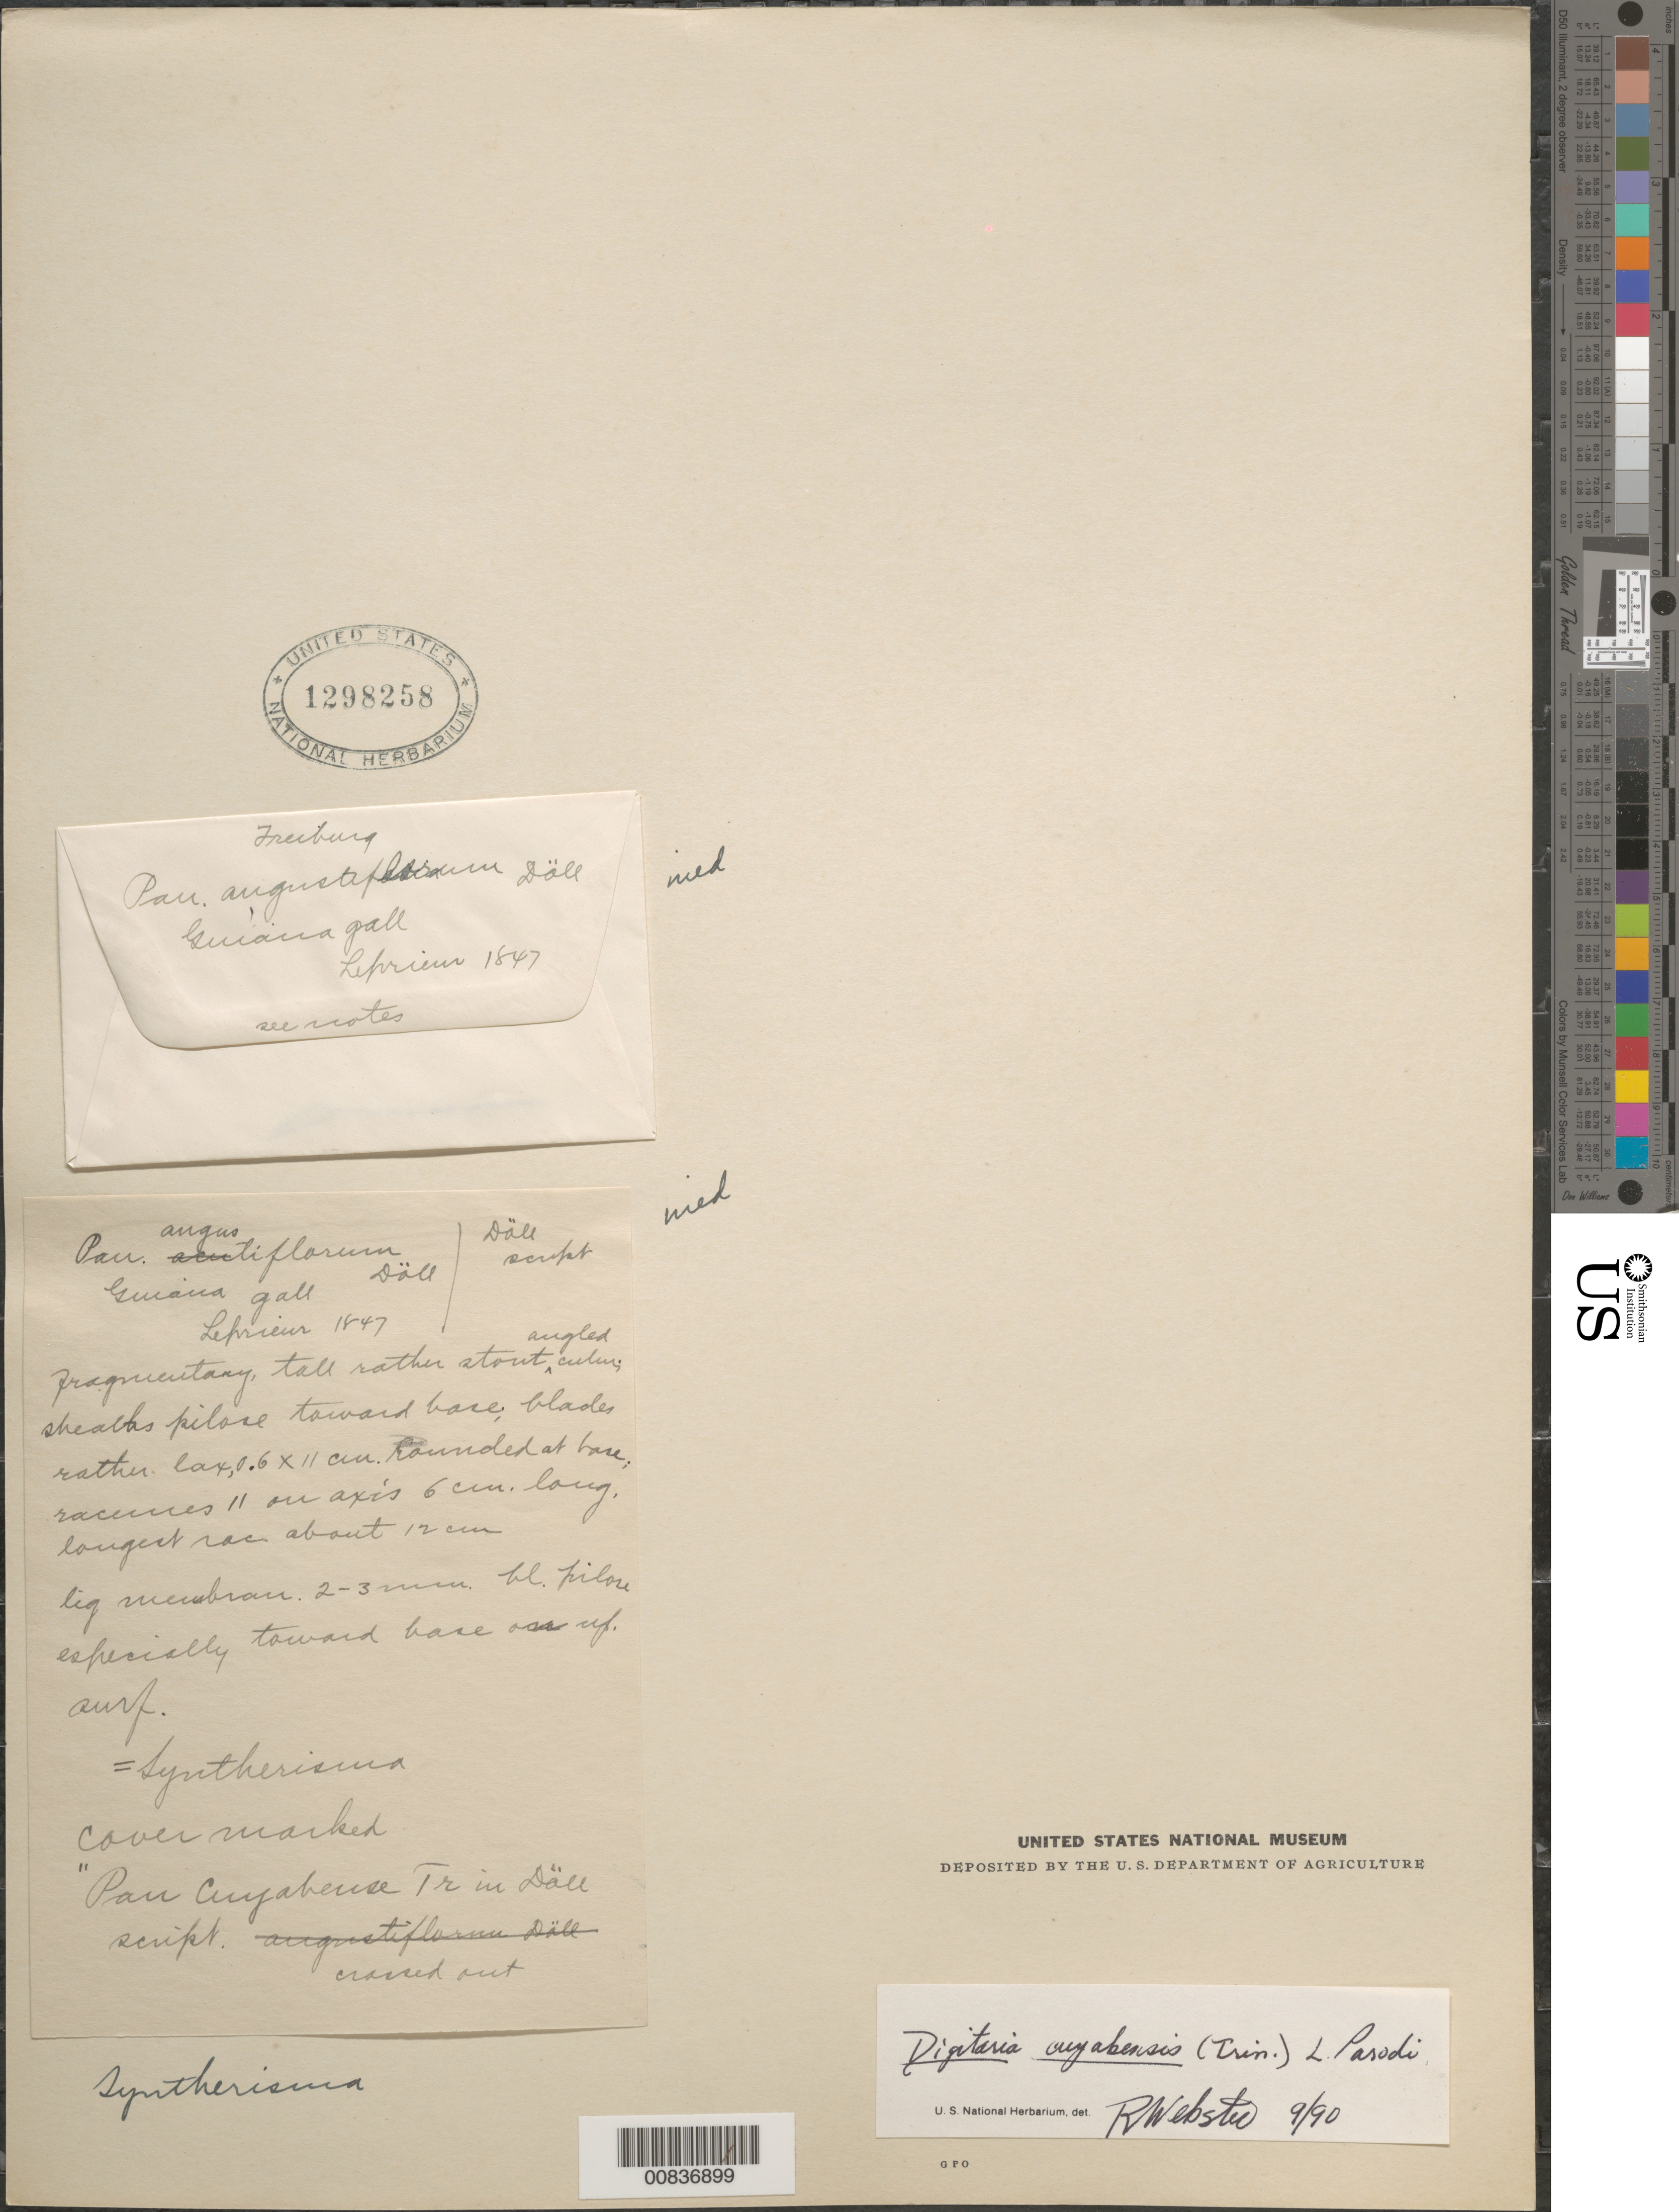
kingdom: Plantae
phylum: Tracheophyta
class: Liliopsida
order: Poales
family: Poaceae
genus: Digitaria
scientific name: Digitaria cuyabensis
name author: (Trin.) Parodi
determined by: Webster, R. G.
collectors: F. M. R. Leprieur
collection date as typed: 1847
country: French Guiana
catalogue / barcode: US 1298258